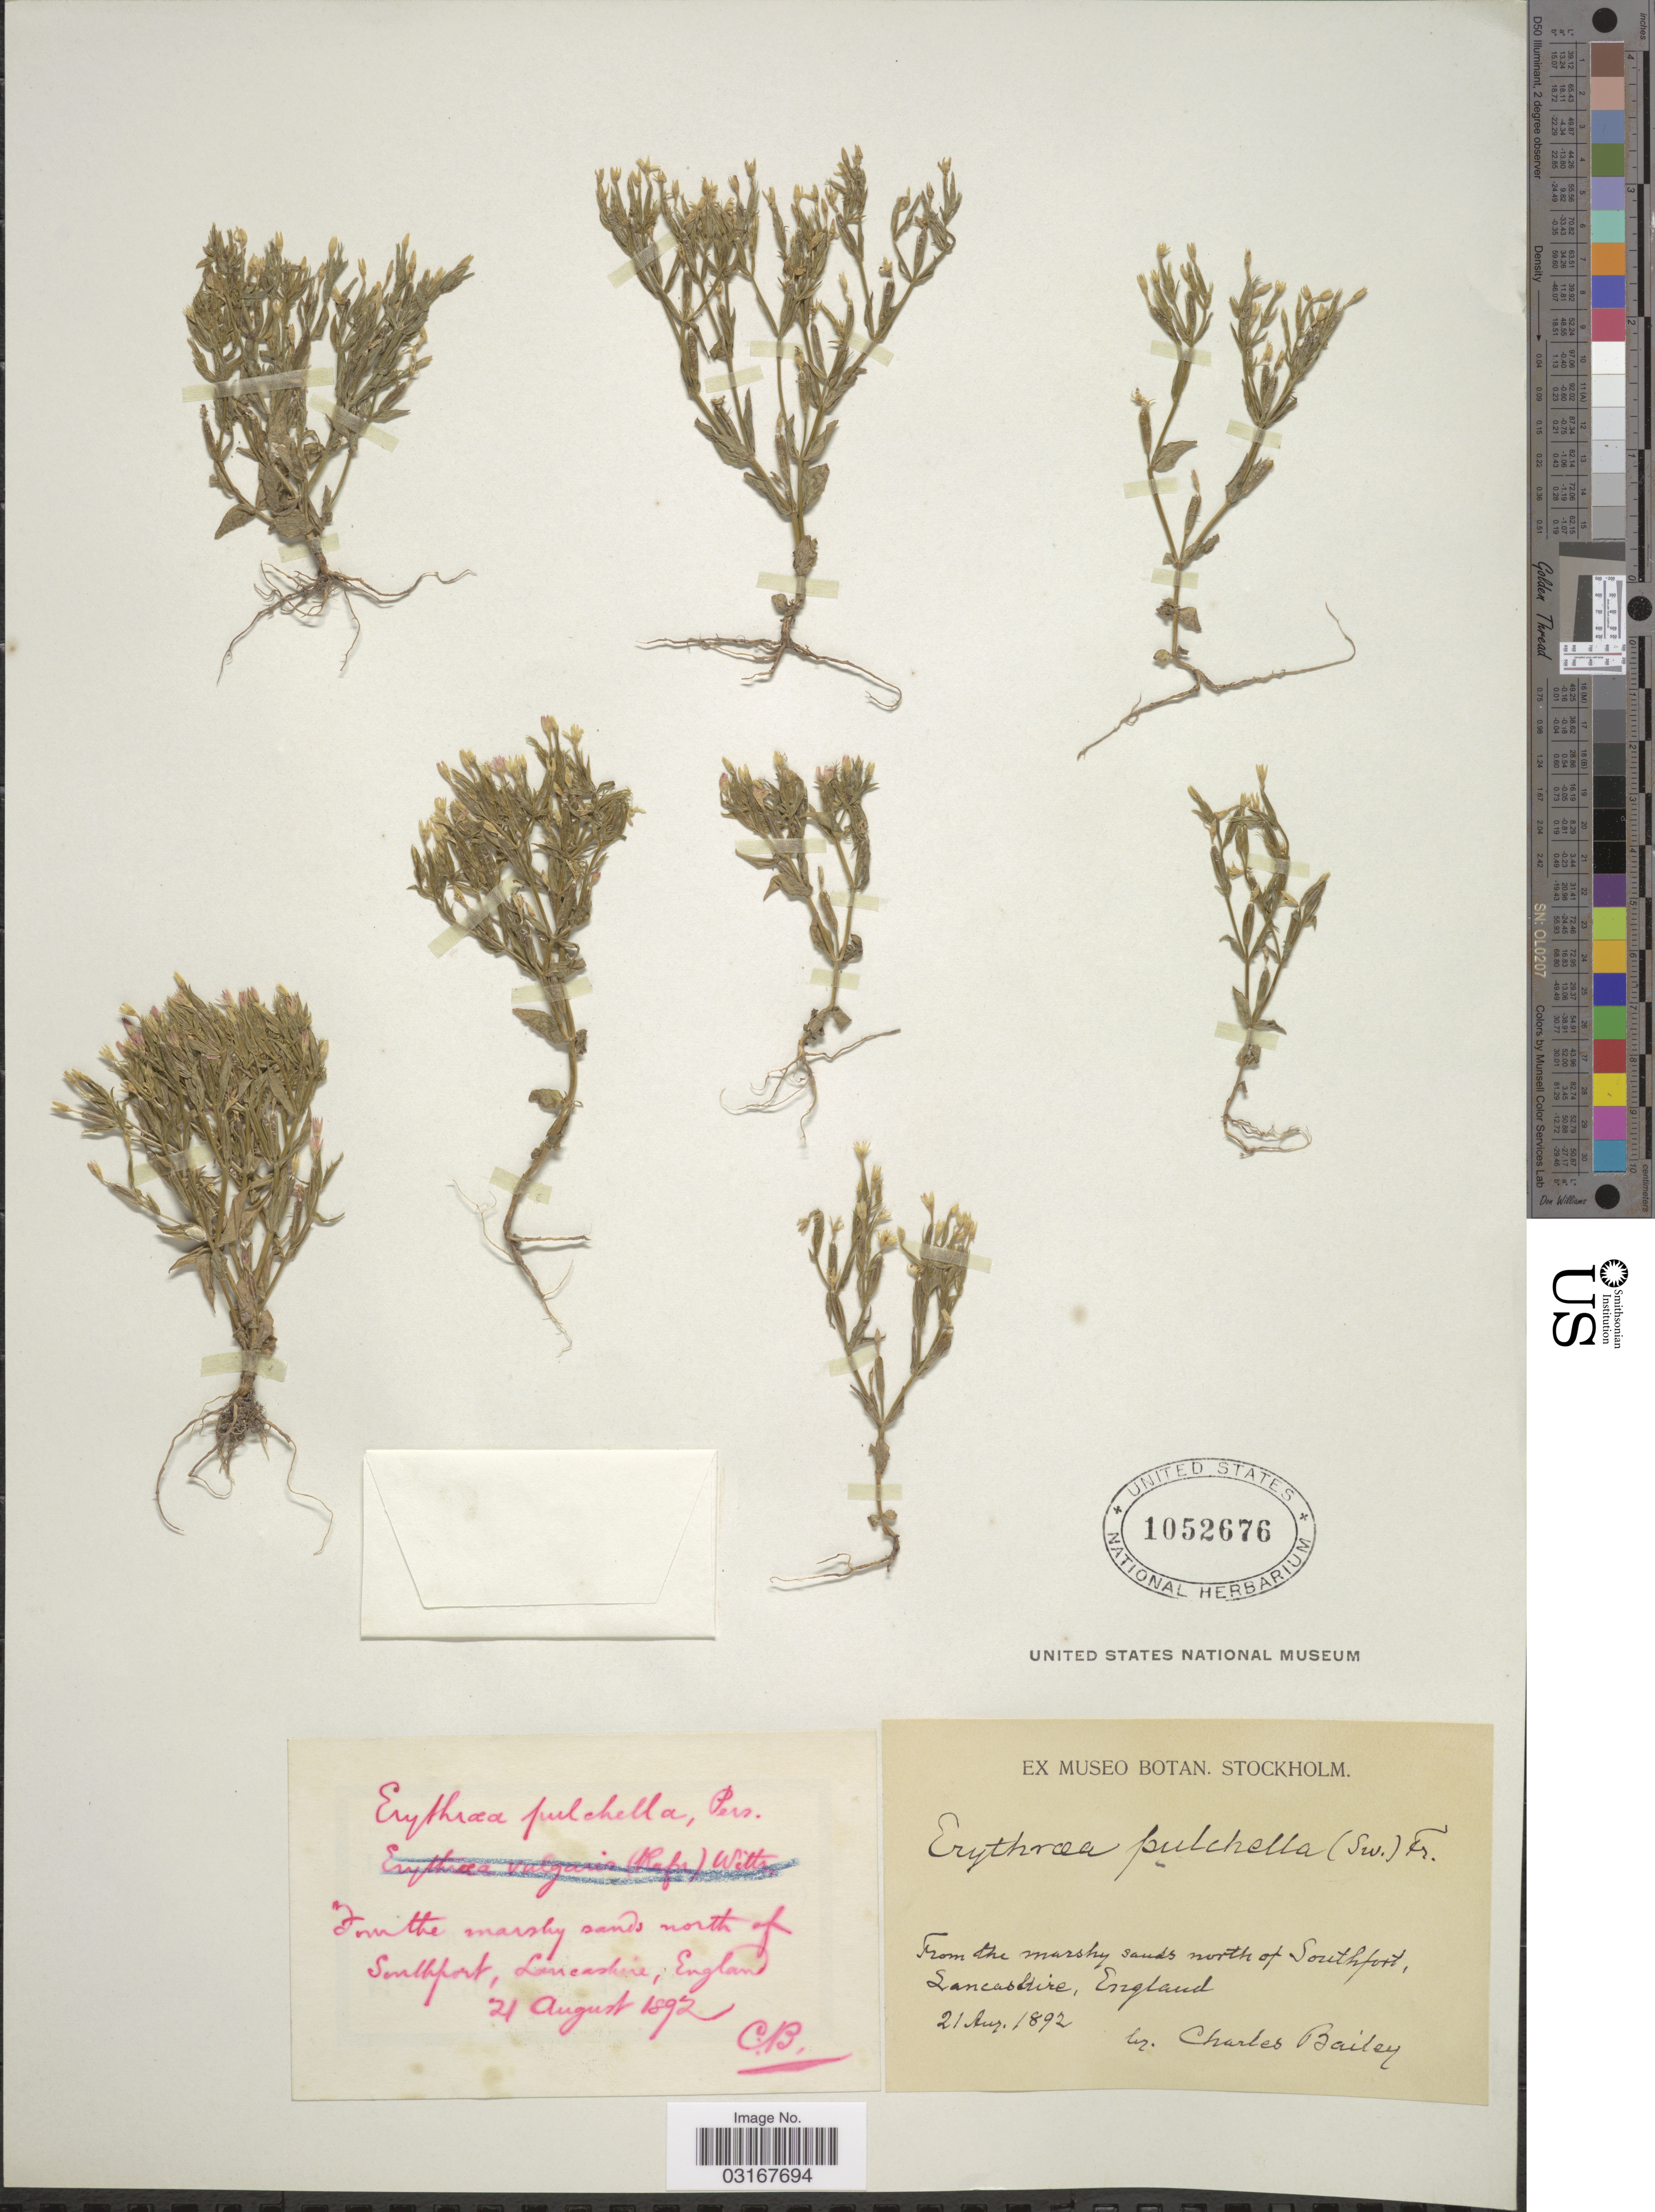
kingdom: Plantae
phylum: Tracheophyta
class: Magnoliopsida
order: Gentianales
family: Gentianaceae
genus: Centaurium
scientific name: Centaurium pulchellum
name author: (Sw.) Druce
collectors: C. Bailey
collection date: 1892-08-21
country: United Kingdom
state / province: England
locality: From the marshy sands north of Southport, Lancashire, England.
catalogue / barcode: US 1052676